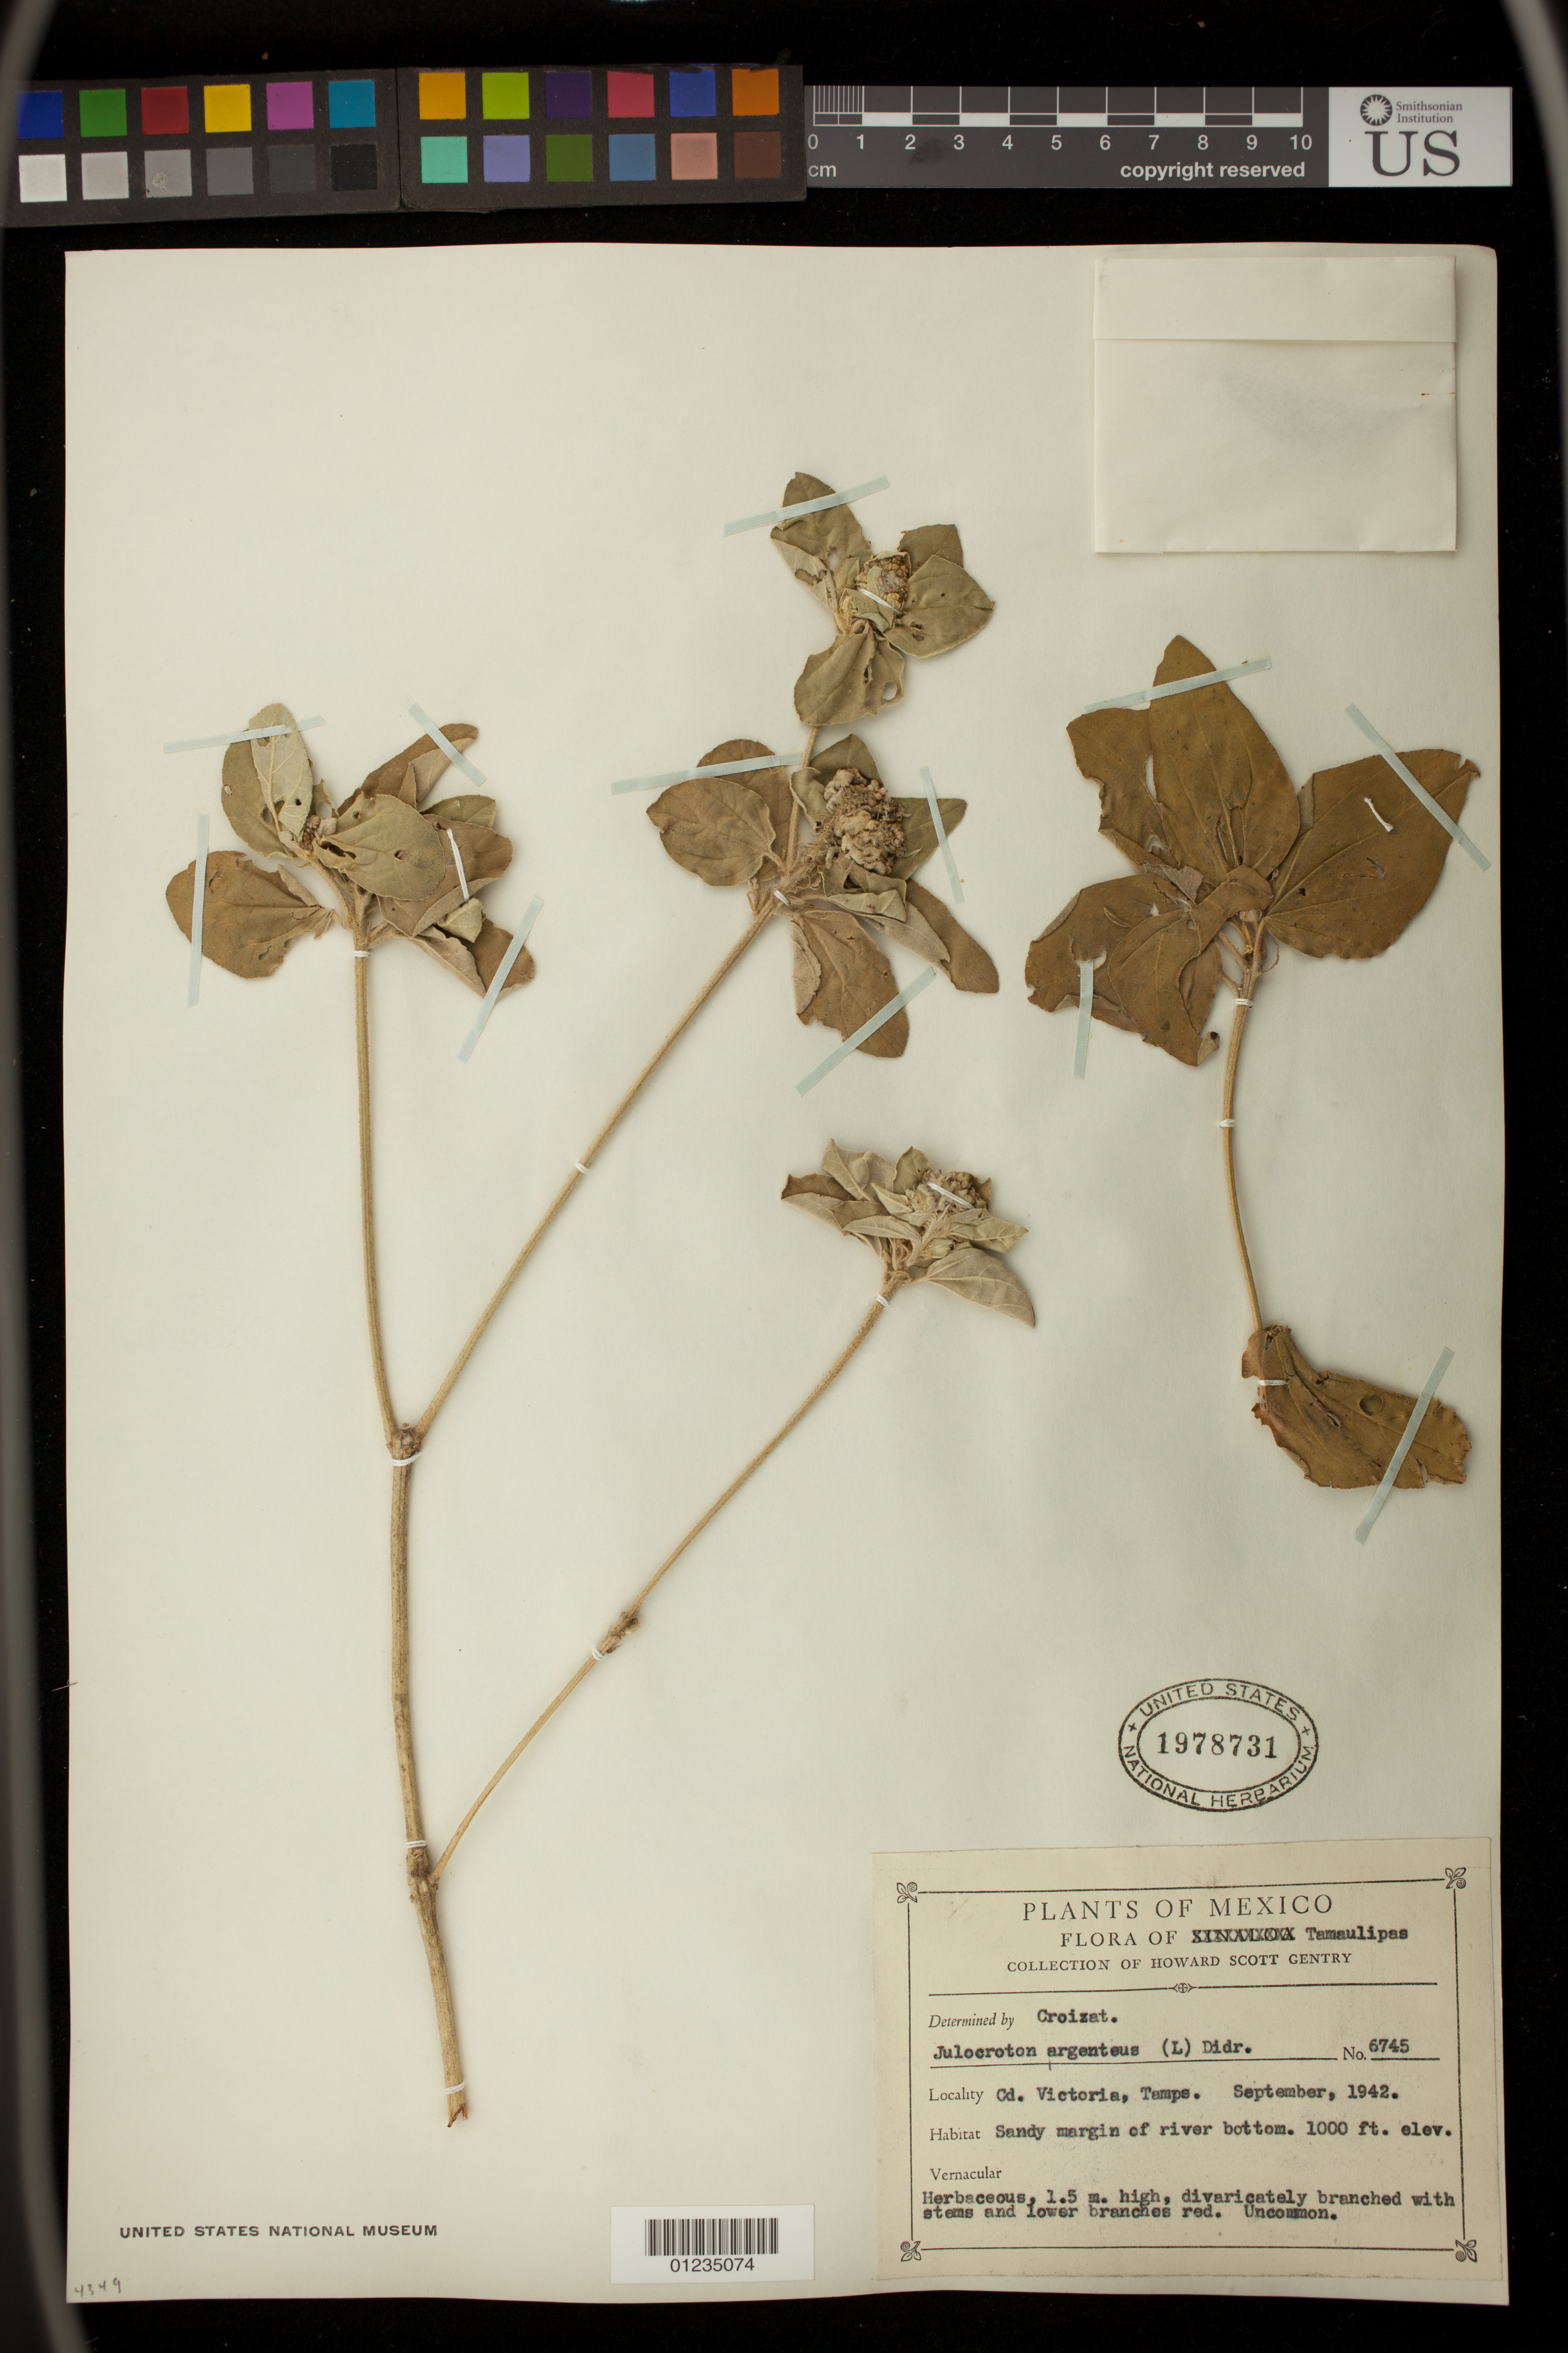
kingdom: Plantae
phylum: Tracheophyta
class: Magnoliopsida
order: Malpighiales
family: Euphorbiaceae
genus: Julocroton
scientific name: Julocroton argenteus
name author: (L.) Didr.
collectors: H. S. Gentry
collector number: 6745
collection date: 1942-09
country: Mexico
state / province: Tamaulipas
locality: Ciudad Victoria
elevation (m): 305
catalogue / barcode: US 1978731